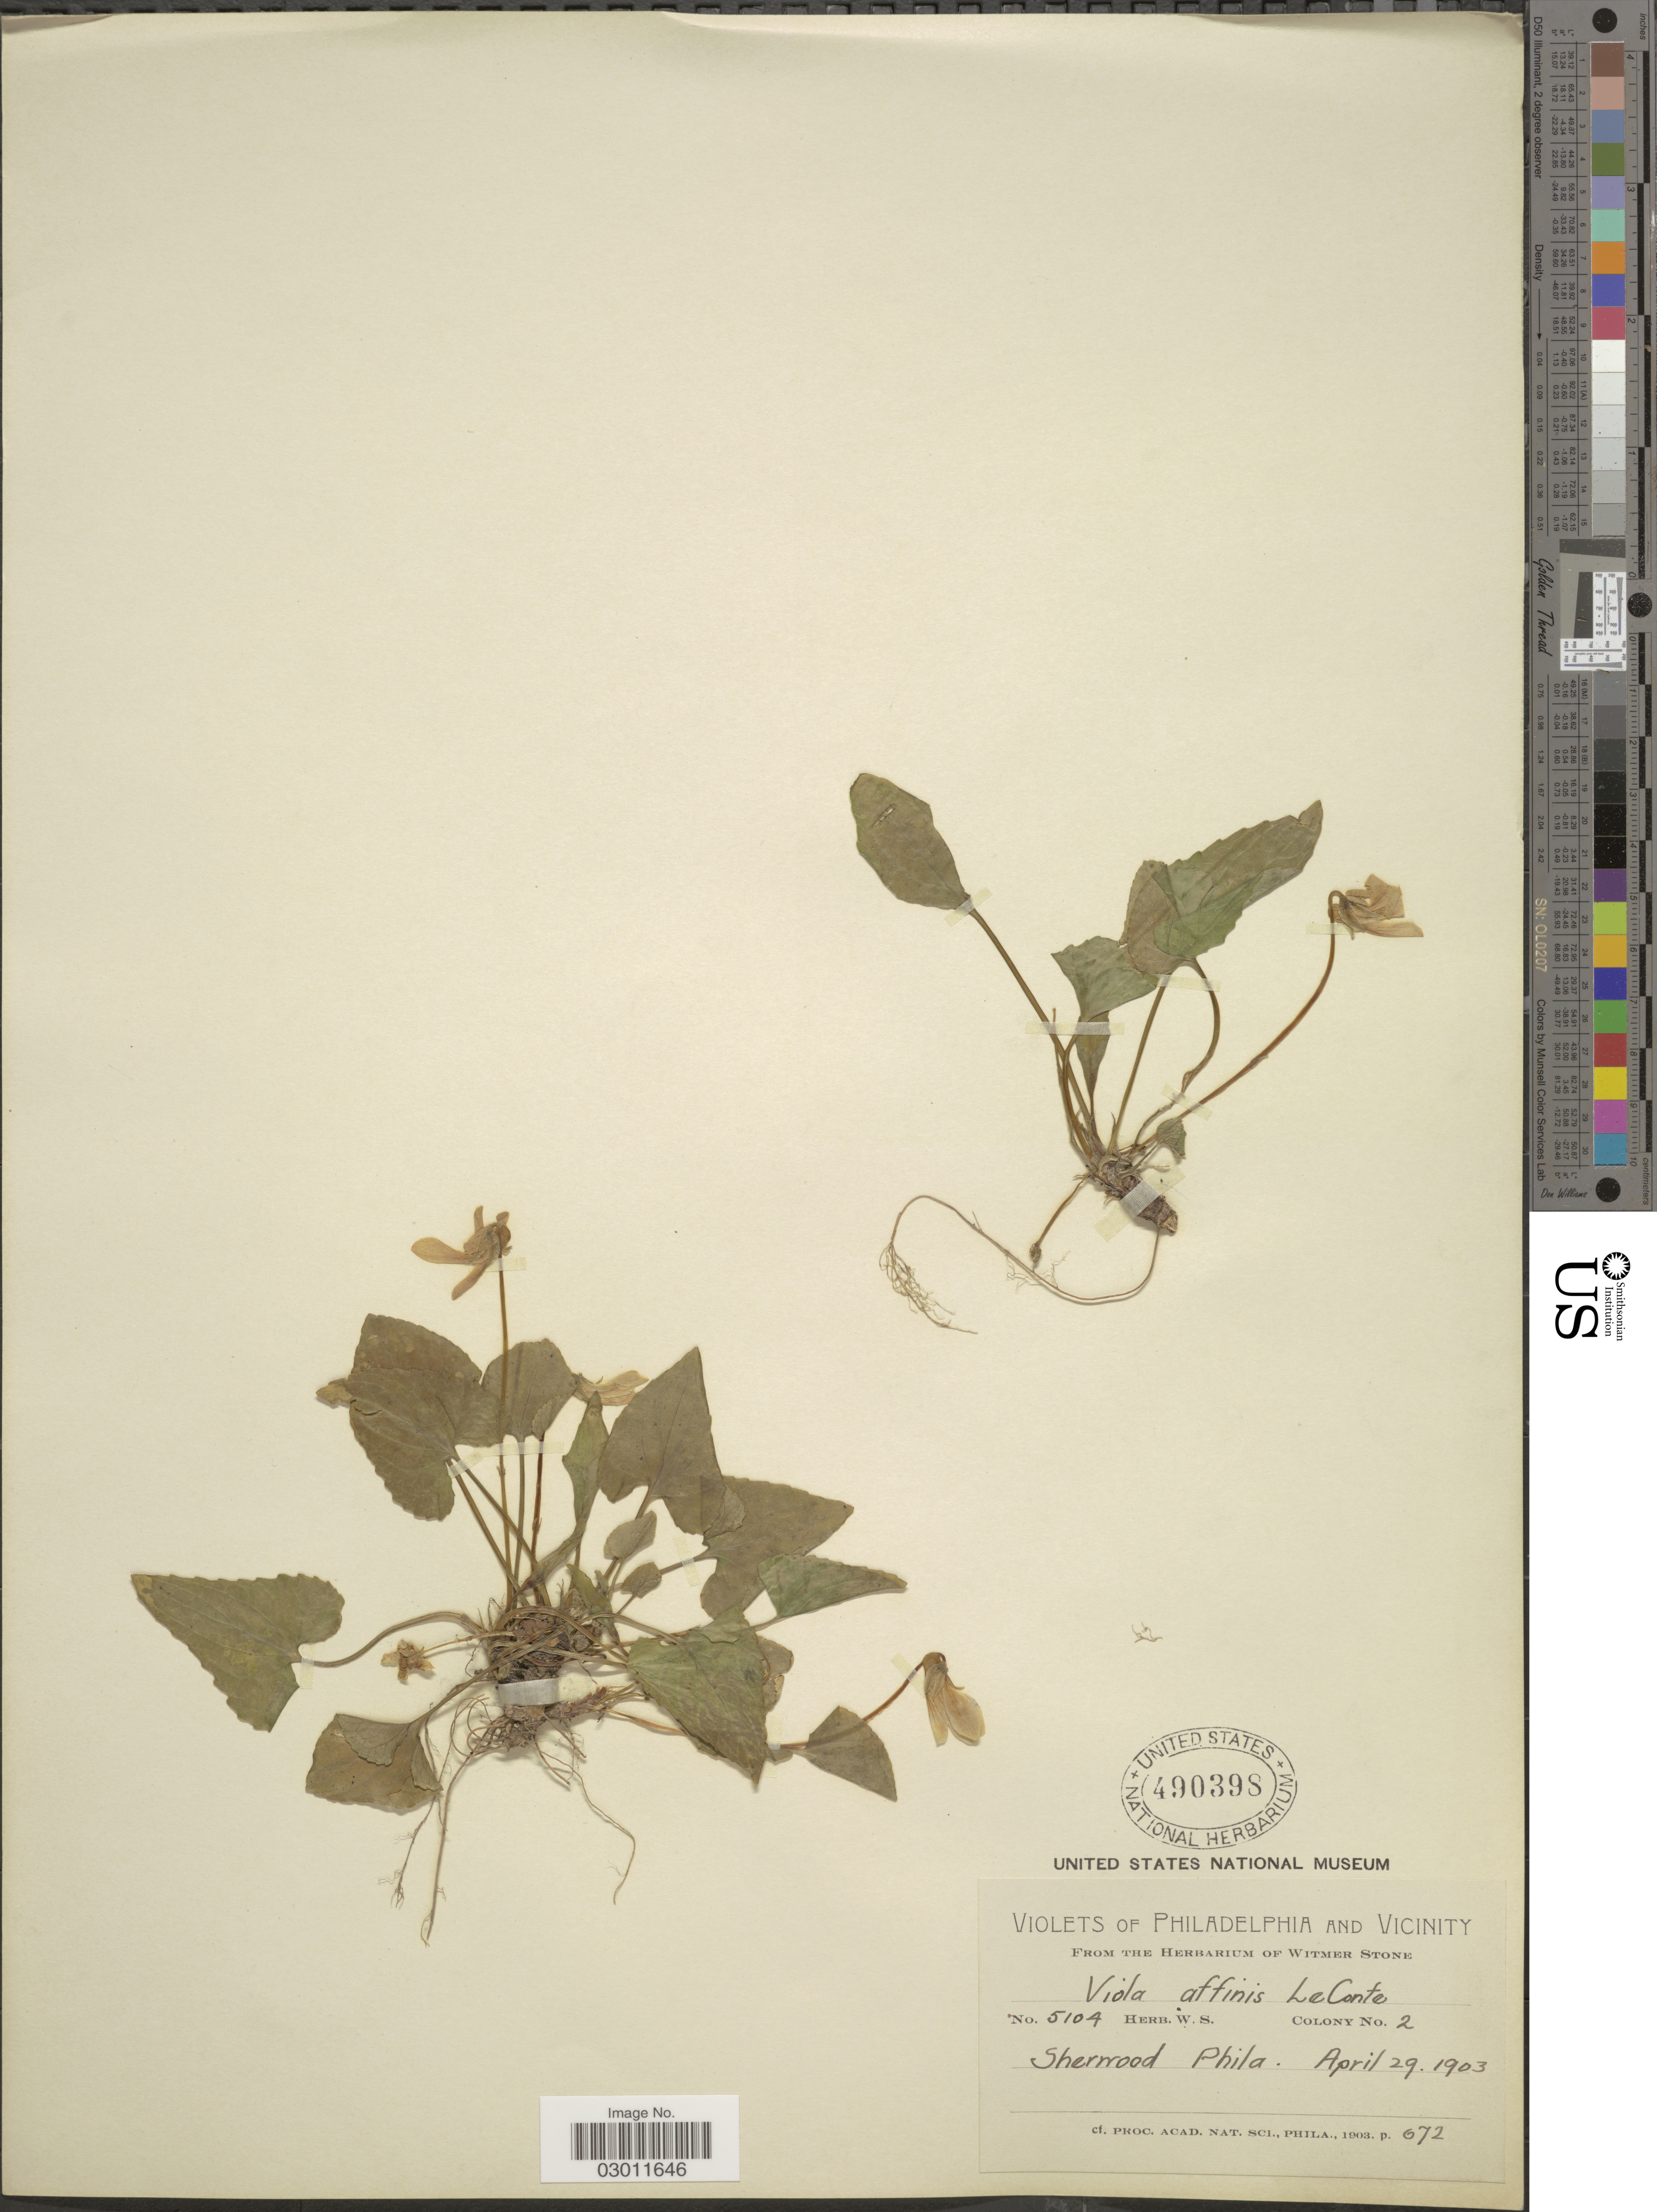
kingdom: Plantae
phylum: Tracheophyta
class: Magnoliopsida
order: Malpighiales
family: Violaceae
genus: Viola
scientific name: Viola affinis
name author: LeConte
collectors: Ex herb Witmer Stone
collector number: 5104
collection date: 1903-04-29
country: United States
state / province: Pennsylvania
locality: Philadelphia and Vicinity.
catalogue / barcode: US 490398